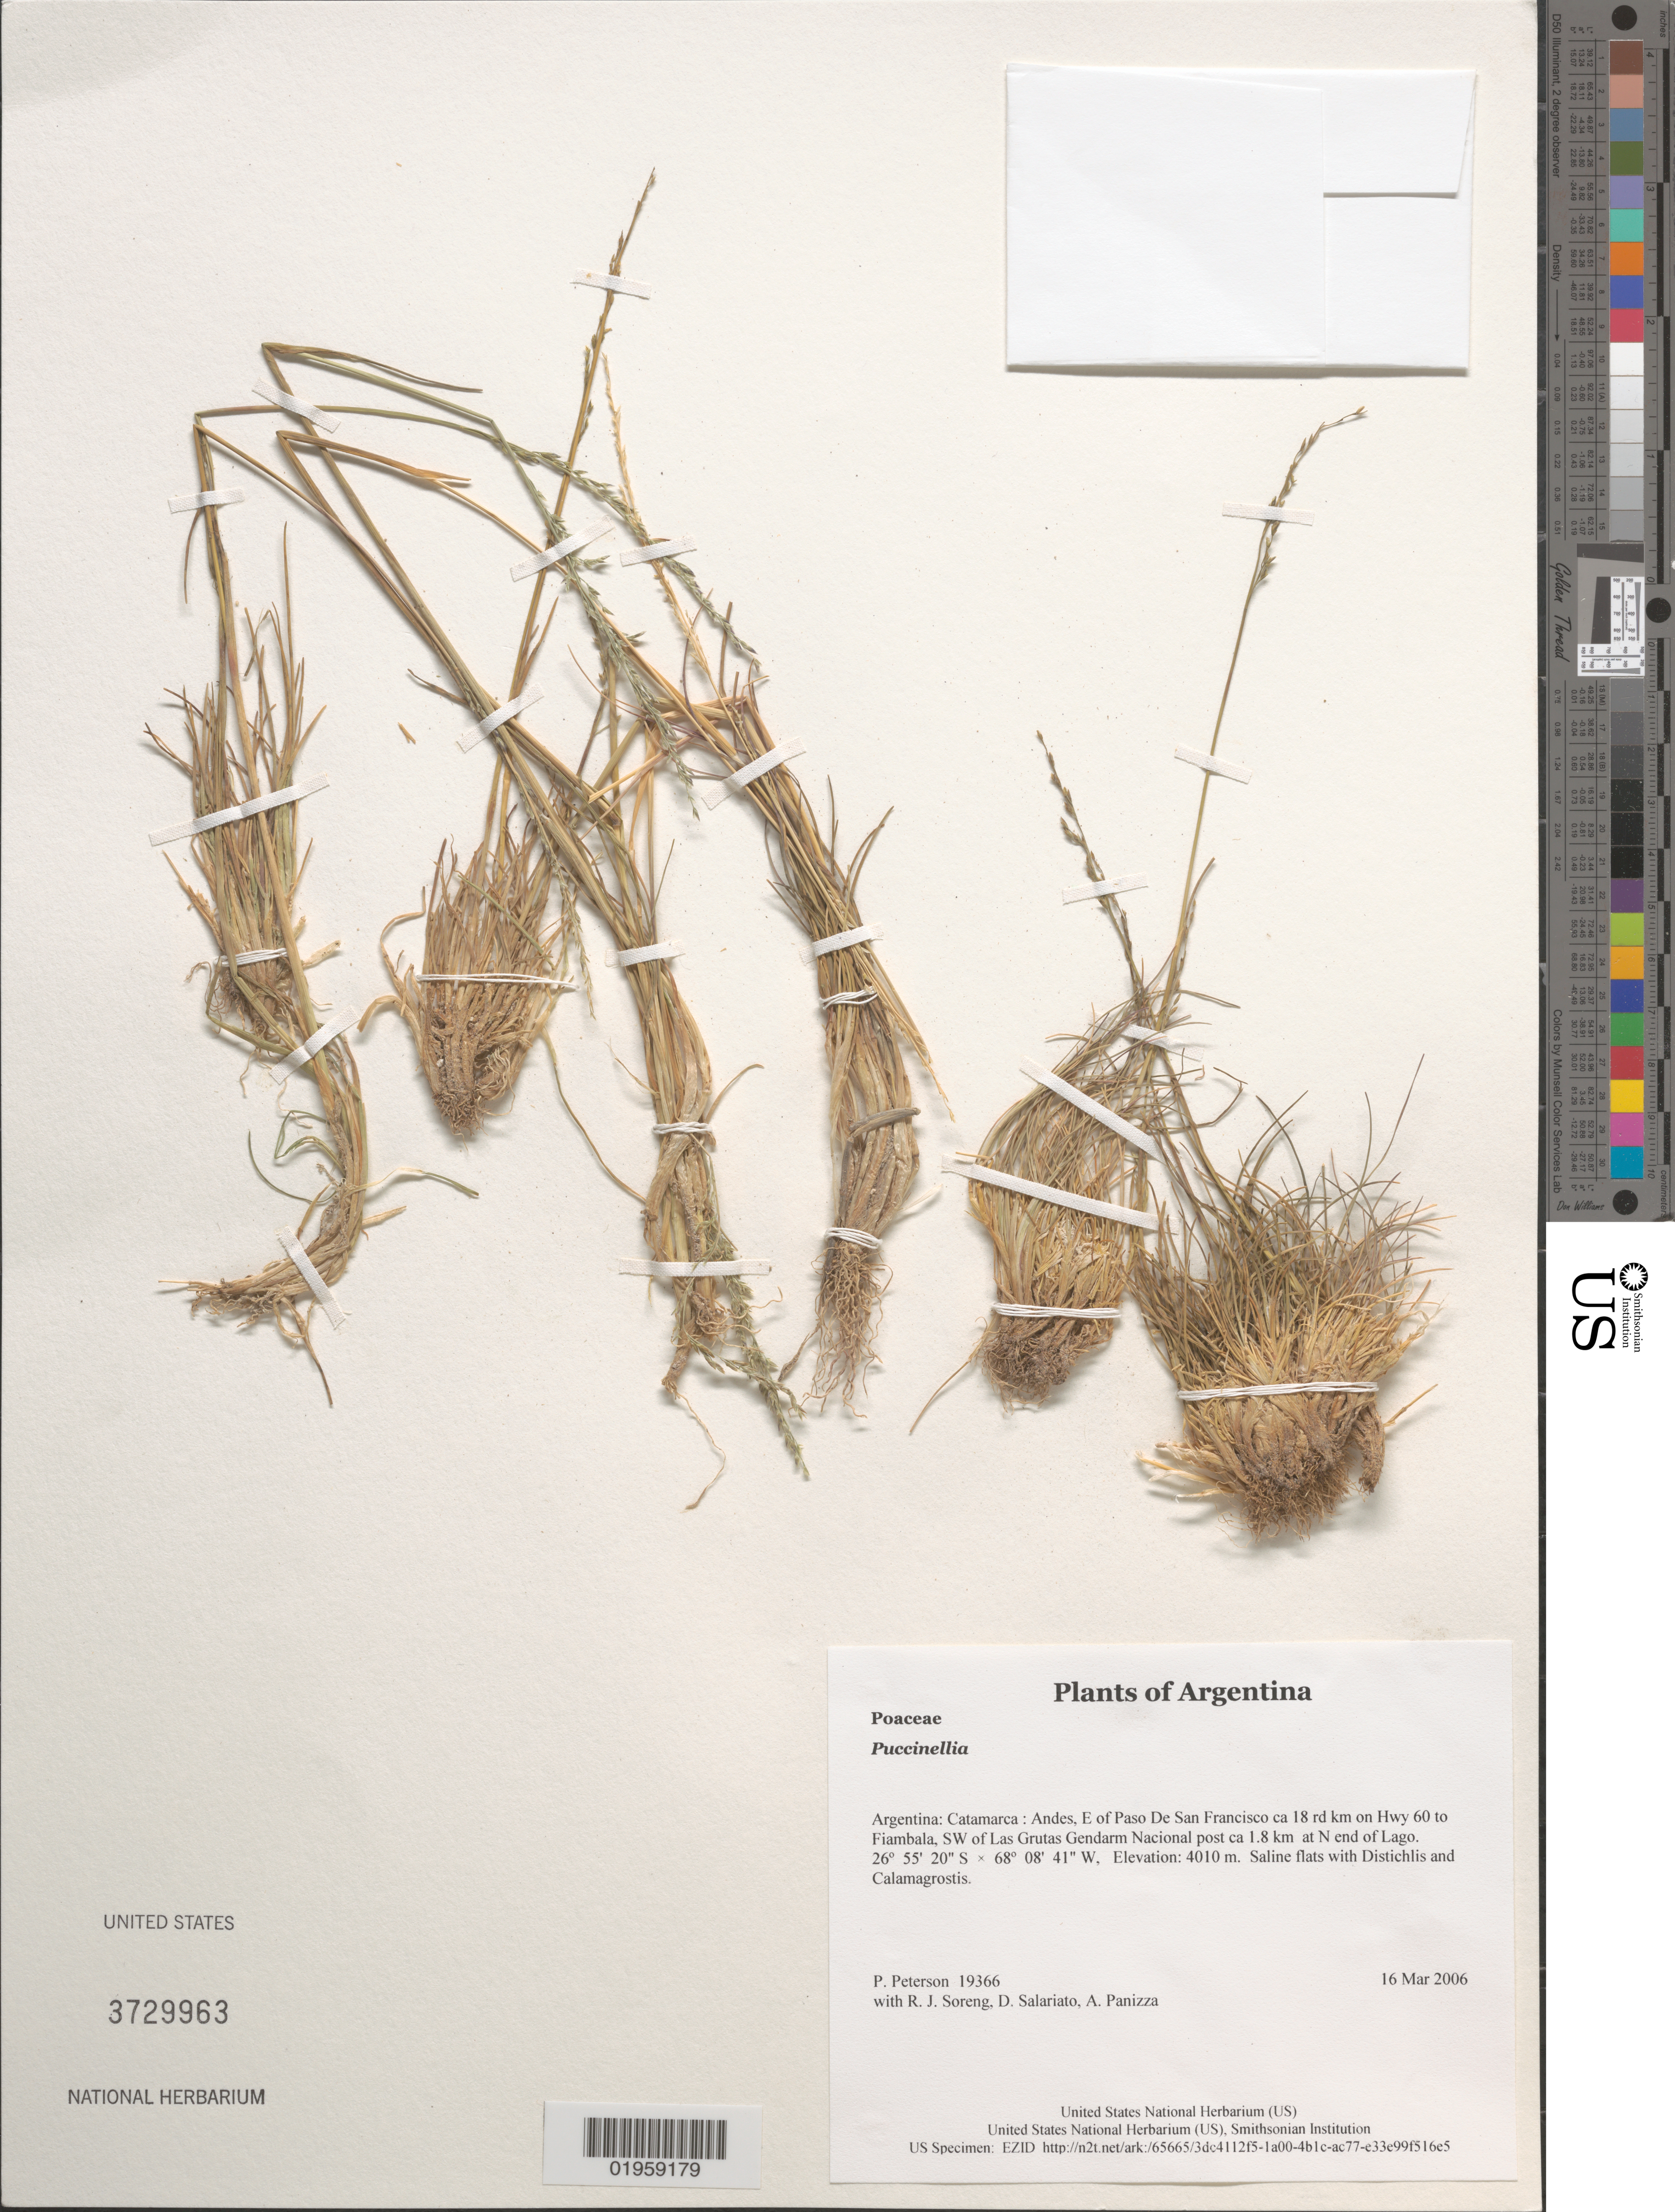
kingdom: Plantae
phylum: Tracheophyta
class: Liliopsida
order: Poales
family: Poaceae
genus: Puccinellia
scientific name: Puccinellia sp.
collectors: P. M. Peterson, R. J. Soreng, D. Salariato & A. Panizza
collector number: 19366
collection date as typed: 16 Mar 2006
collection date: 2006-03-16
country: Argentina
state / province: Catamarca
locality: Andes, E of Paso De San Francisco ca 18 rd km on Hwy 60 to Fiambala, SW of Las Grutas Gendarm Nacional post ca 1.8 km at N end of Lago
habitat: Saline flats with Distichlis and Calamagrostis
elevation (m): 4010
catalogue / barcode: US 3729963